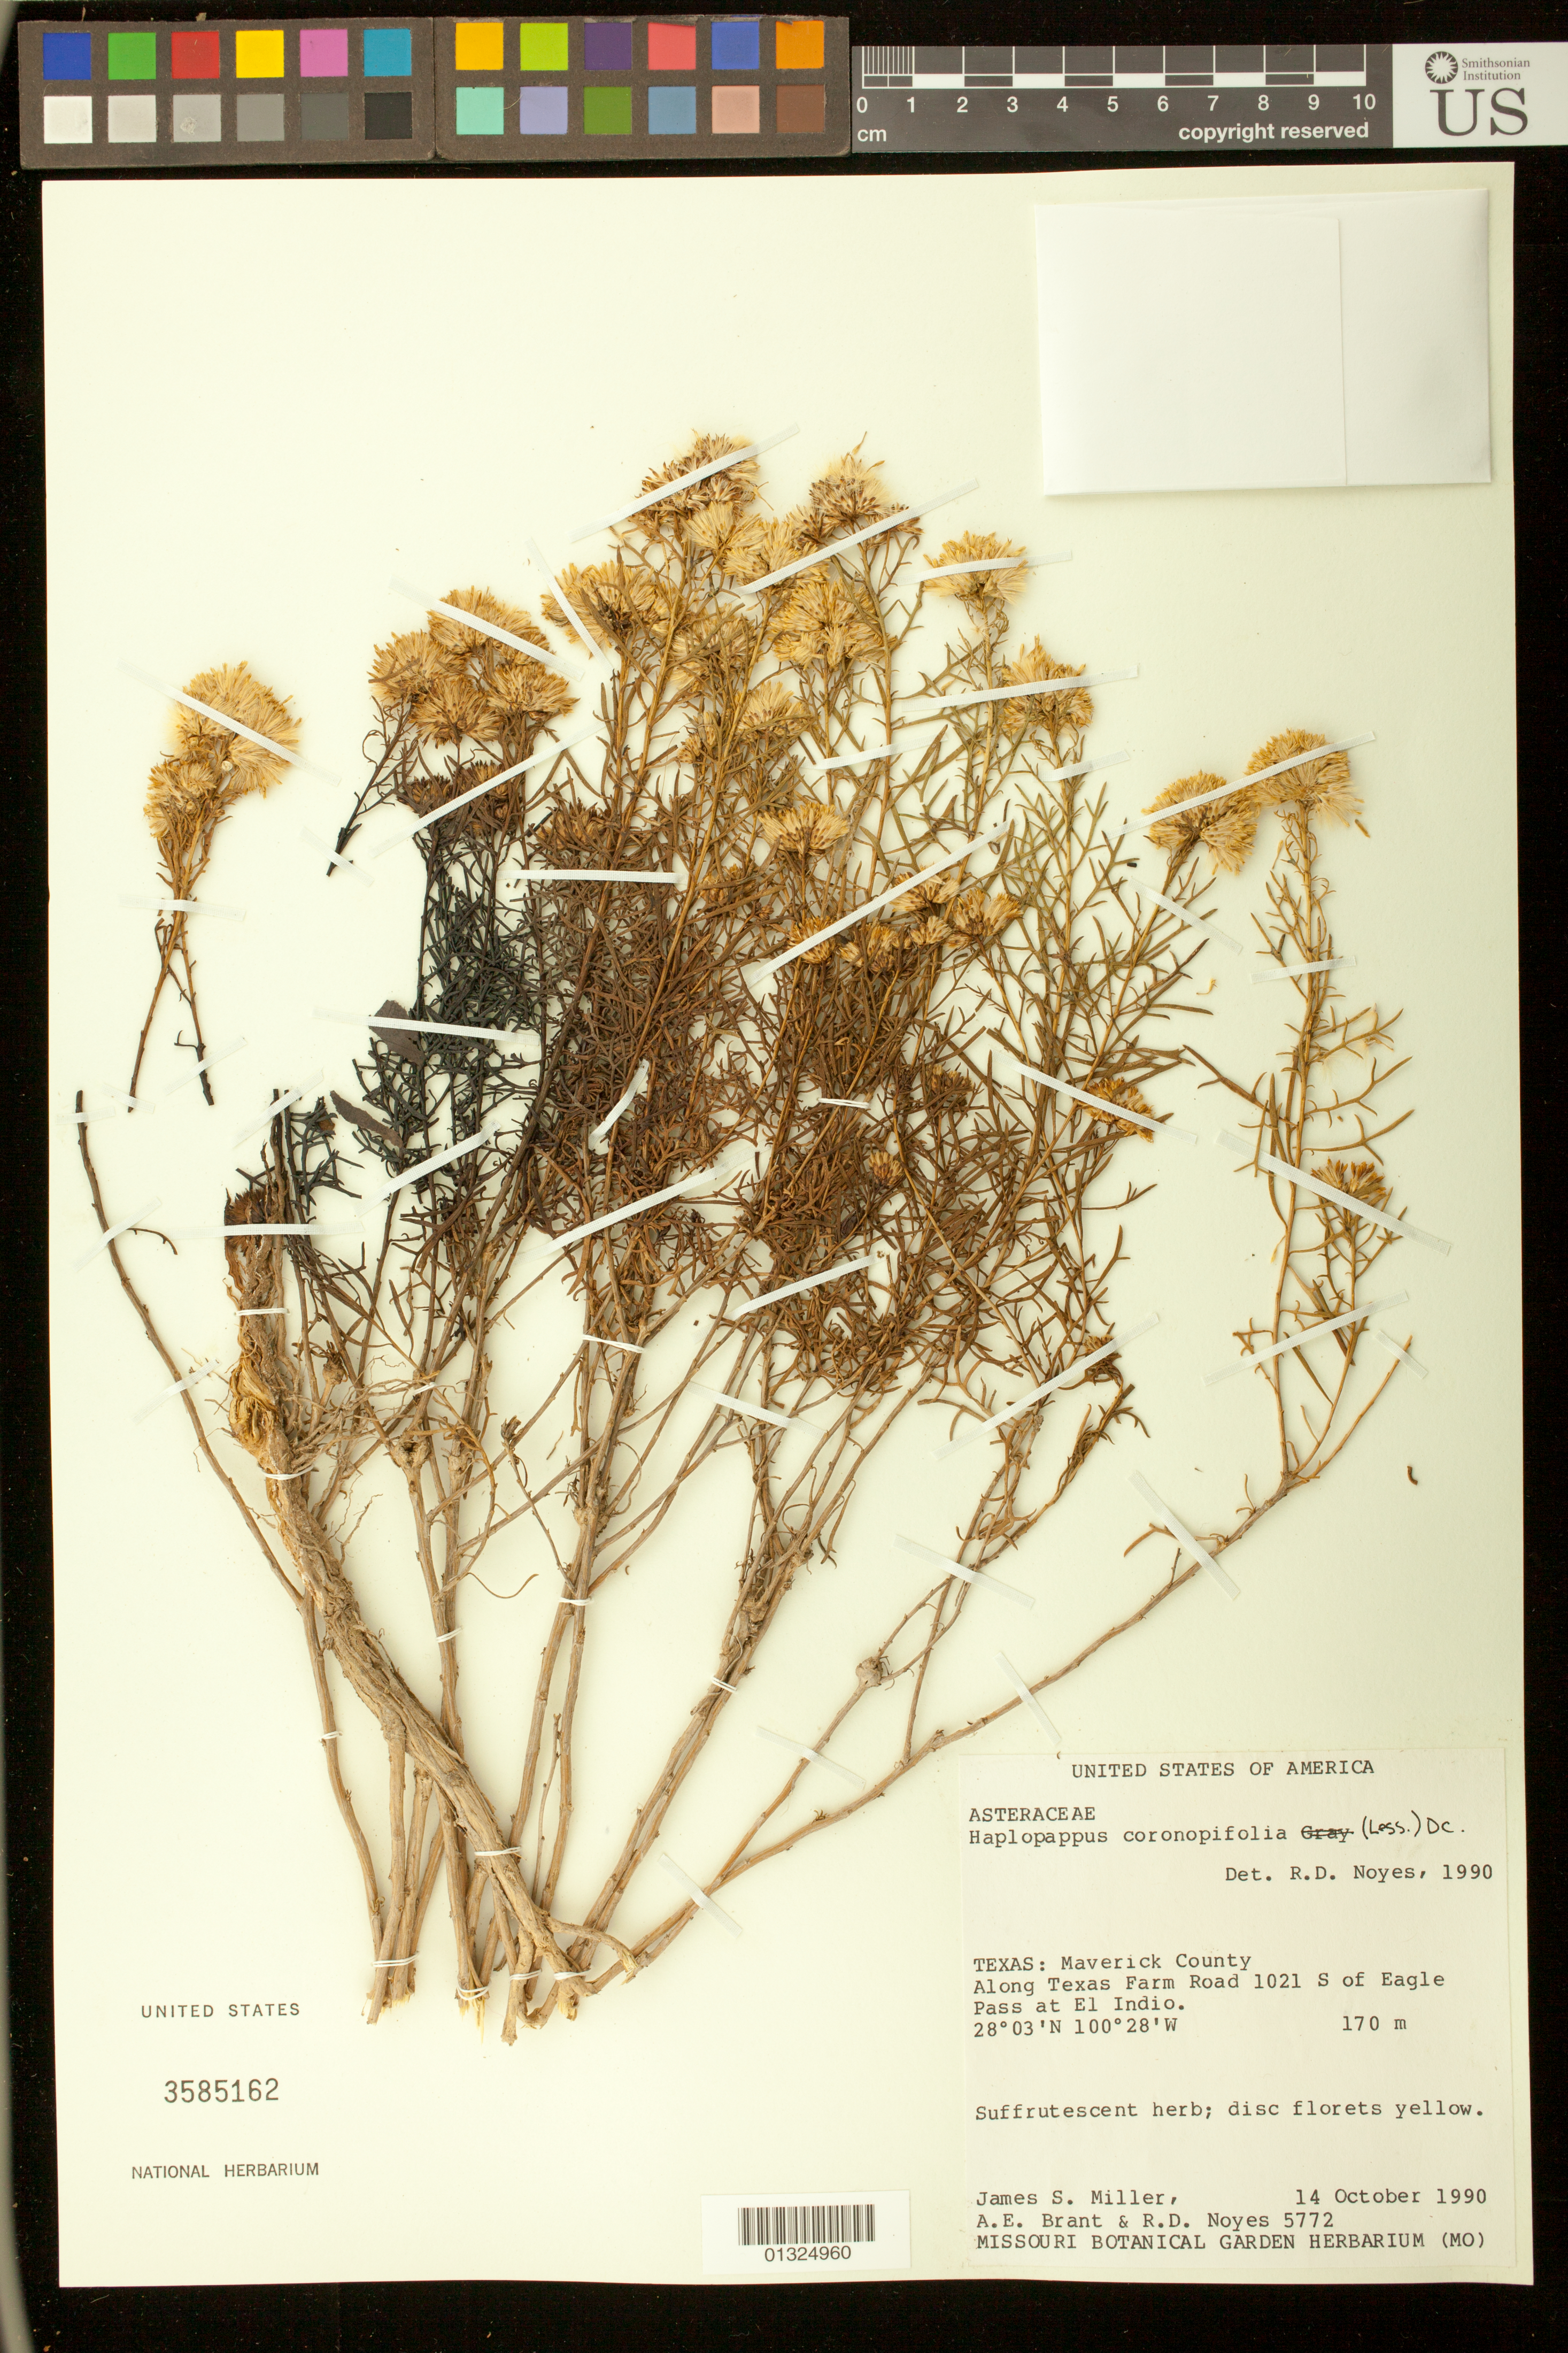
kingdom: Plantae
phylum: Tracheophyta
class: Magnoliopsida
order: Asterales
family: Asteraceae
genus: Haplopappus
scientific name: Haplopappus coronopifolius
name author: (Less.) DC.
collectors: J. S. Miller, A. Brant & R. Noyes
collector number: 5772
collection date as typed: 14 October 1990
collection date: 1990-10-14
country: United States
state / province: Texas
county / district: Maverick County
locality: Along Texas Fram Road 1021 S of Eagle Pass at El Indio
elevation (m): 170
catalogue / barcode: US 3585162